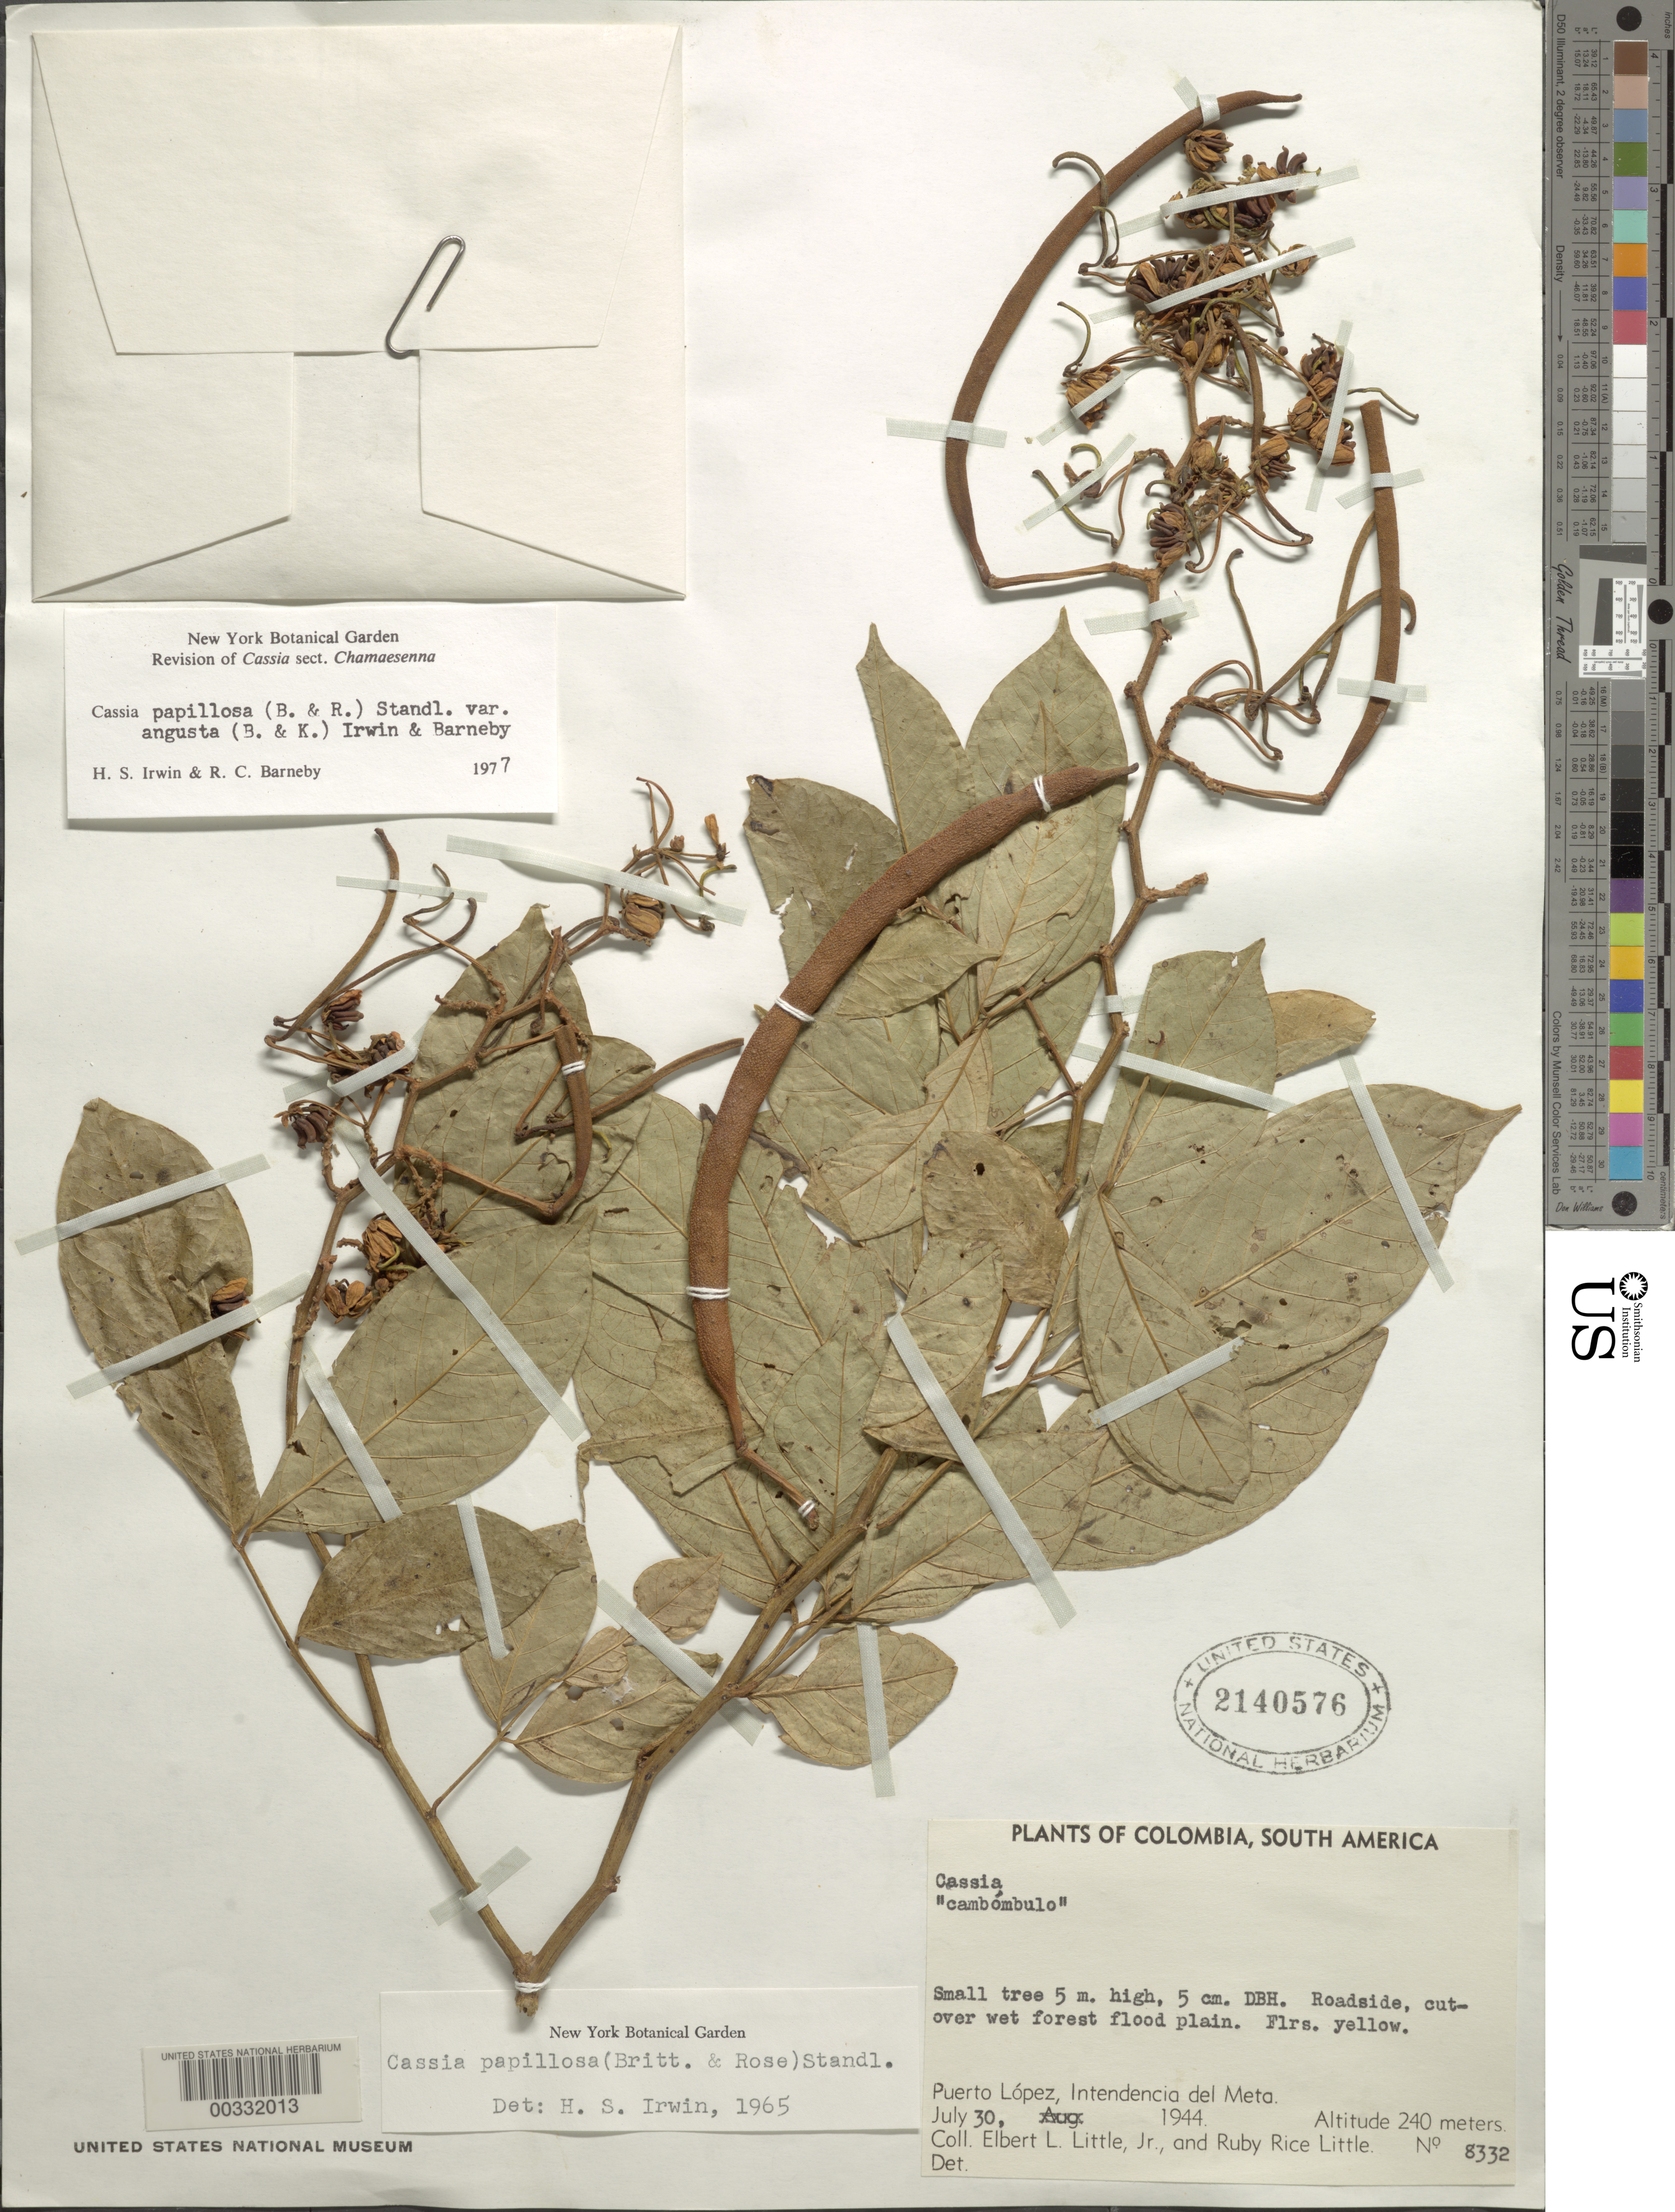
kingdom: Plantae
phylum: Tracheophyta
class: Magnoliopsida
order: Fabales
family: Fabaceae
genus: Senna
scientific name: Senna papillosa var. angusta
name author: (Britton & Killip) H.S. Irwin & Barneby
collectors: E. L. Little & R. R. Little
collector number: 8332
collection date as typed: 30 Jul 1944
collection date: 1944-07-30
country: Colombia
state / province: Meta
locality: Puerto Lopez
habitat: Roadside, cut over wet forest flood plain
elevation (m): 240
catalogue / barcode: US 2140576